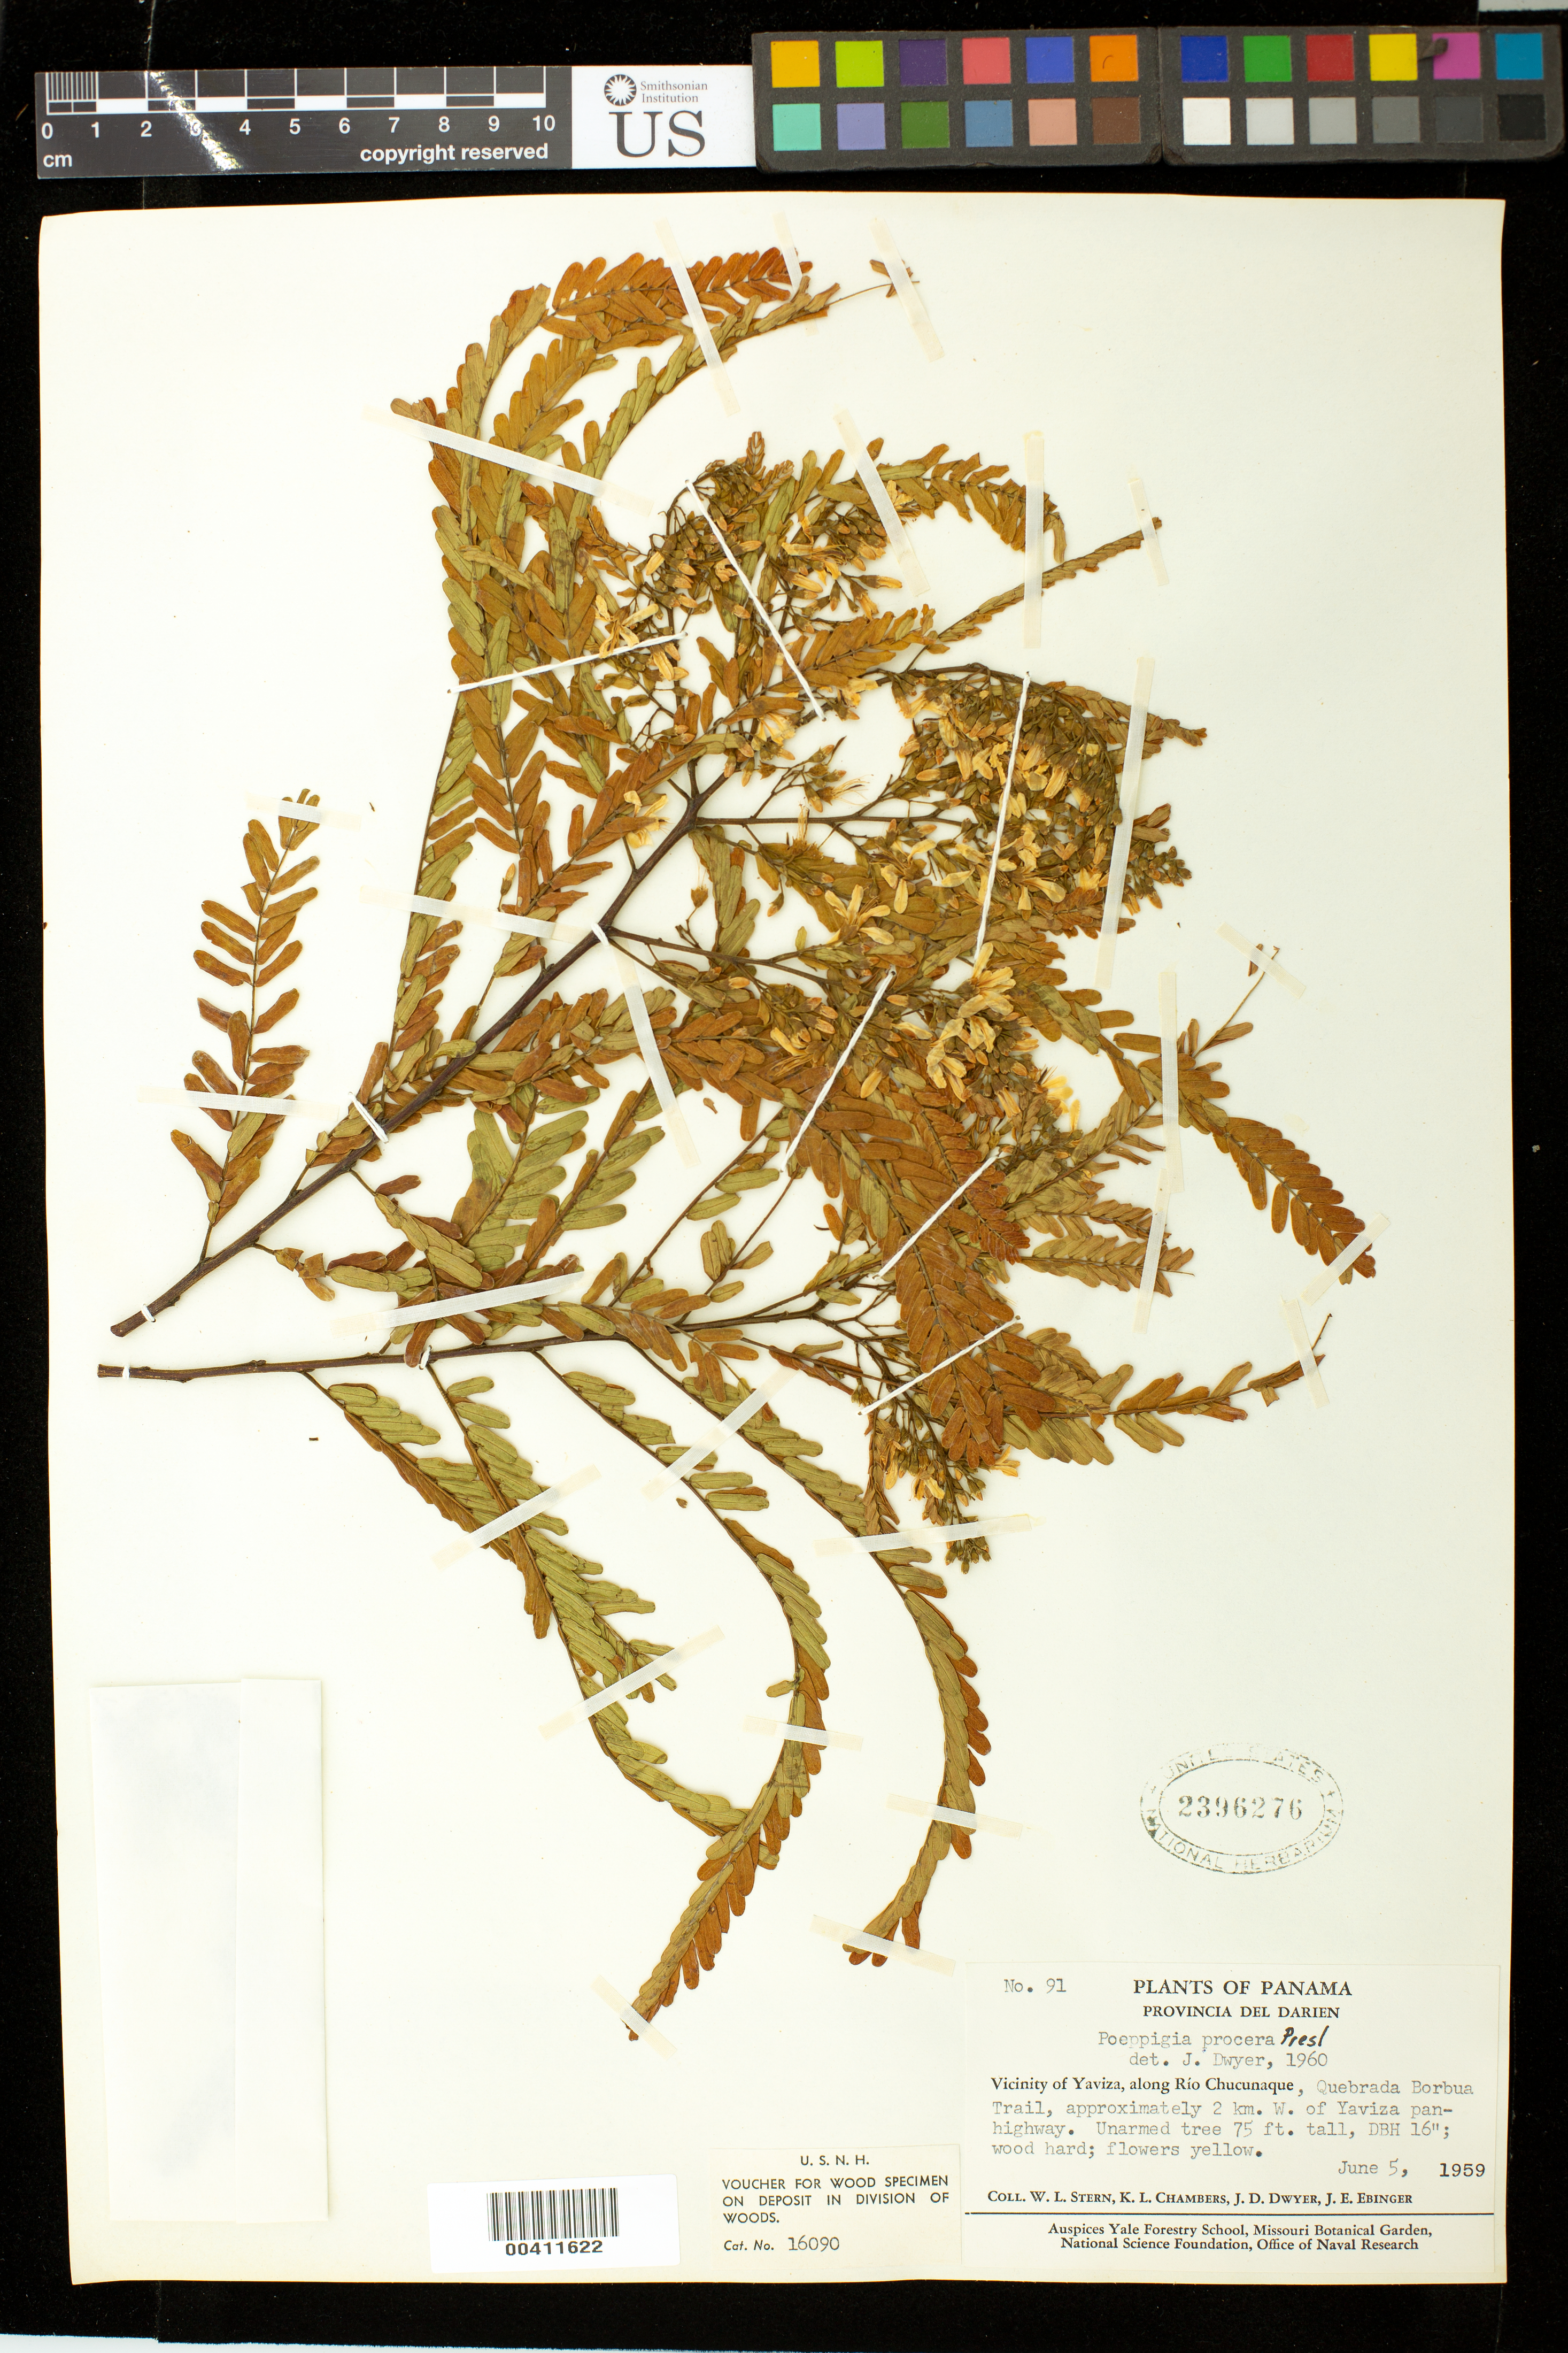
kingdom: Plantae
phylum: Tracheophyta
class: Magnoliopsida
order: Fabales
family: Fabaceae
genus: Poeppigia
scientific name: Poeppigia procera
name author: C. Presl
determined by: Dwyer, J. D., (MO), Missouri Botanical Garden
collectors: W. L. Stern, K. L. Chambers, J. D. Dwyer & J. Ebinger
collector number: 91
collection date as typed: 05 Jun 1959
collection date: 1959-06-05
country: Panama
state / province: Darién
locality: Vicinity of Yaviza, along Rio Chucunaque, Quebrada Barbua Trail, W of Yaviza Pan Hwy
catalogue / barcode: US 2396276